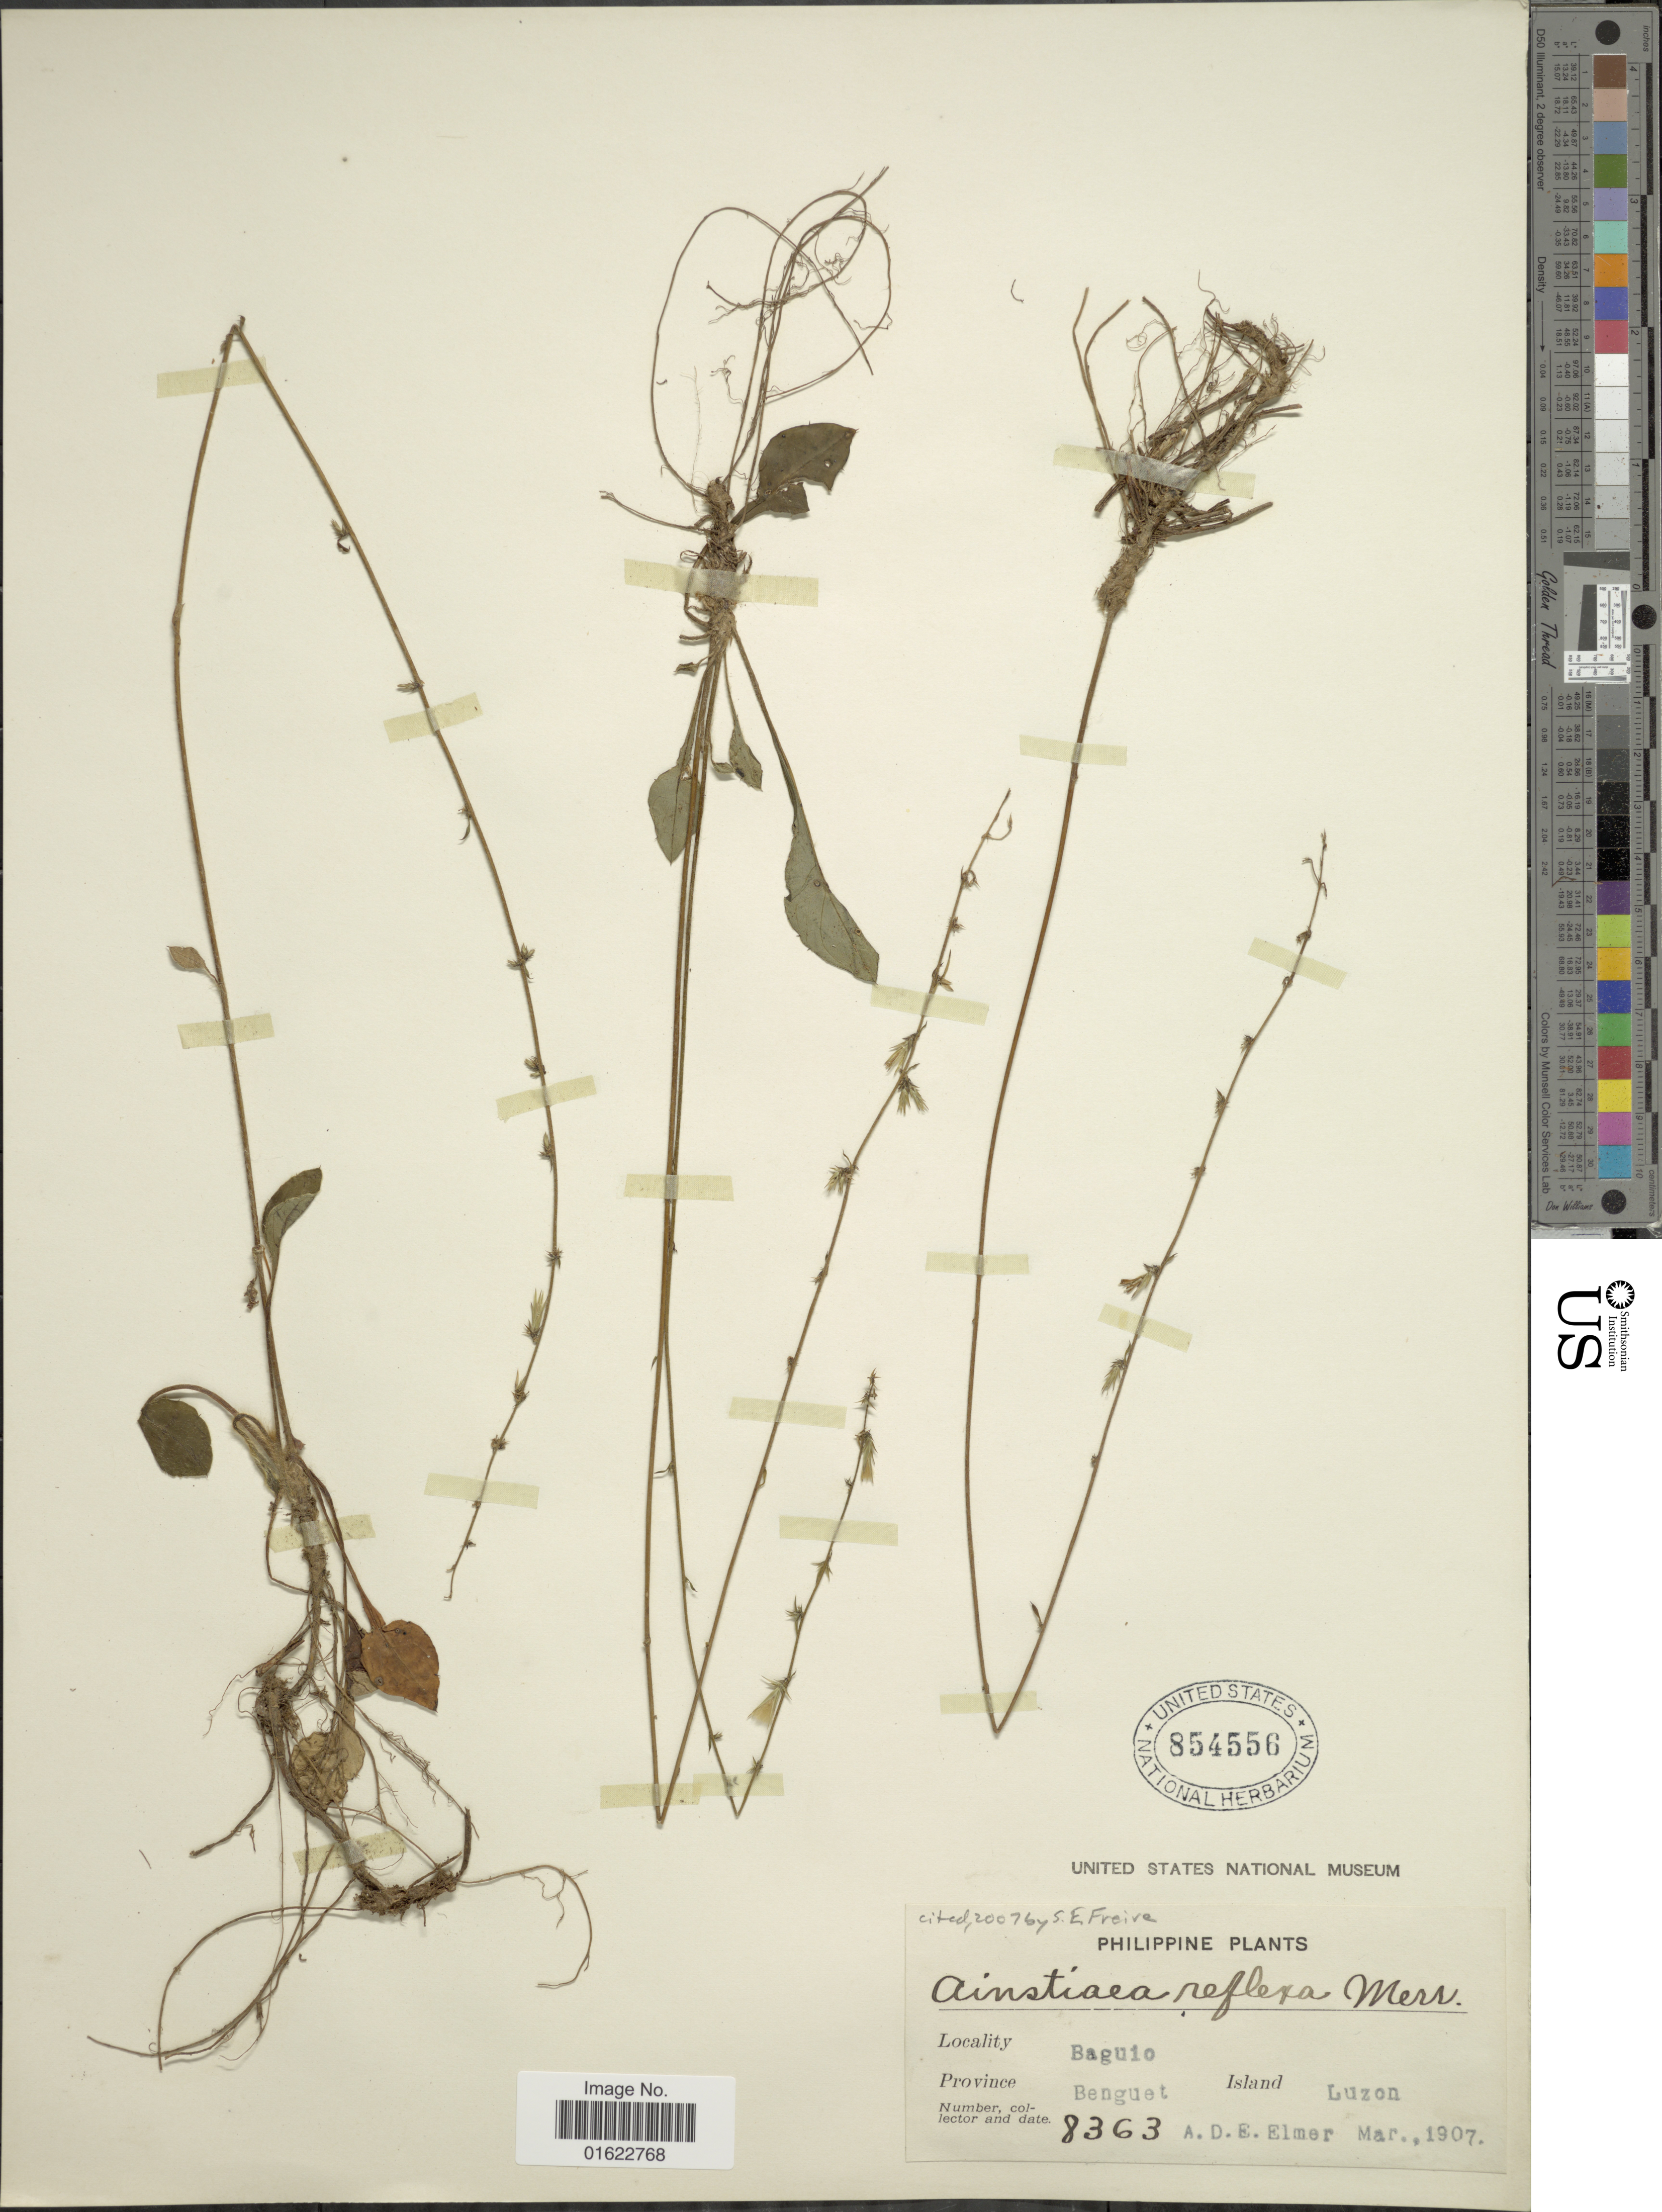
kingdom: Plantae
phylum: Tracheophyta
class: Magnoliopsida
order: Asterales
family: Asteraceae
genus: Ainsliaea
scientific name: Ainsliaea reflexa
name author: Merr.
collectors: A. D. E. Elmer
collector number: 8363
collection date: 1907-03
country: Philippines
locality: Philippine Plants, Baguio, Province Benguet, Island Luzon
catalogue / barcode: US 854556